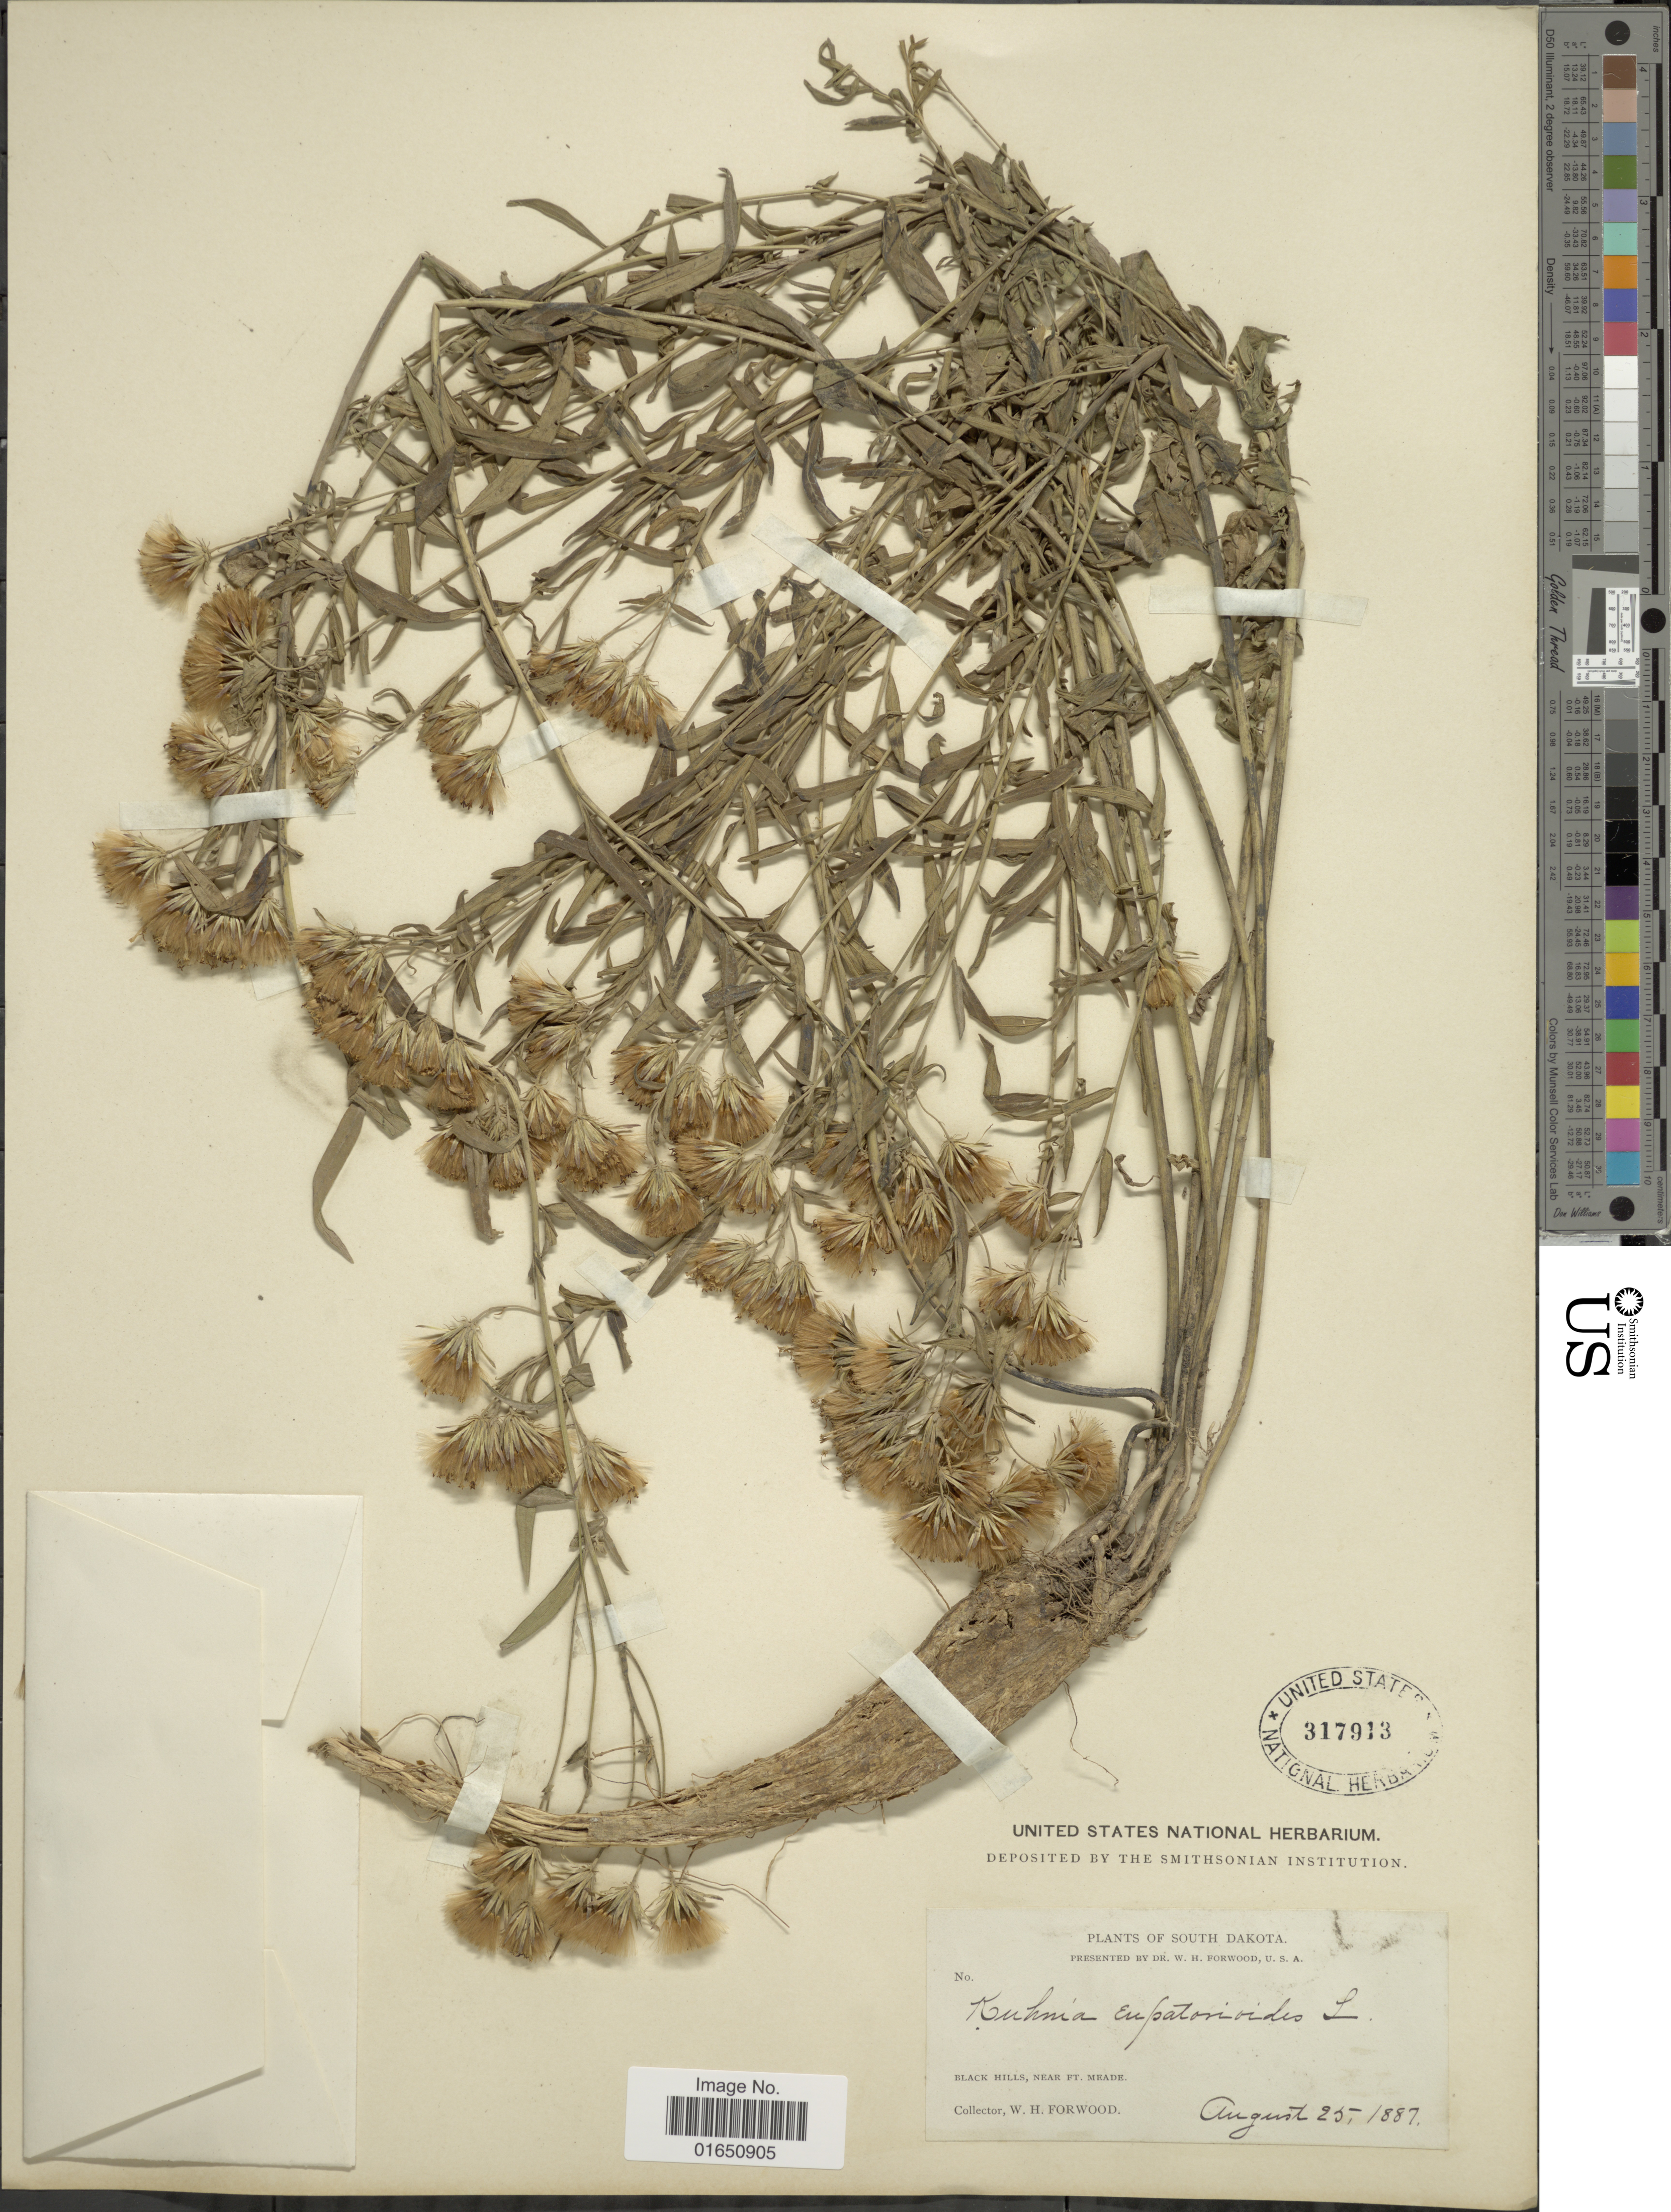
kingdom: Plantae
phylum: Tracheophyta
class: Magnoliopsida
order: Asterales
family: Asteraceae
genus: Brickellia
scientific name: Brickellia eupatorioides var. corymbulosa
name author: (Torr. & A. Gray) Shinners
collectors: W. Forwood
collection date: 1887-08-25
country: United States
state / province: South Dakota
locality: Black Hills, Near Ft. Meade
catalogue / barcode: US 317913